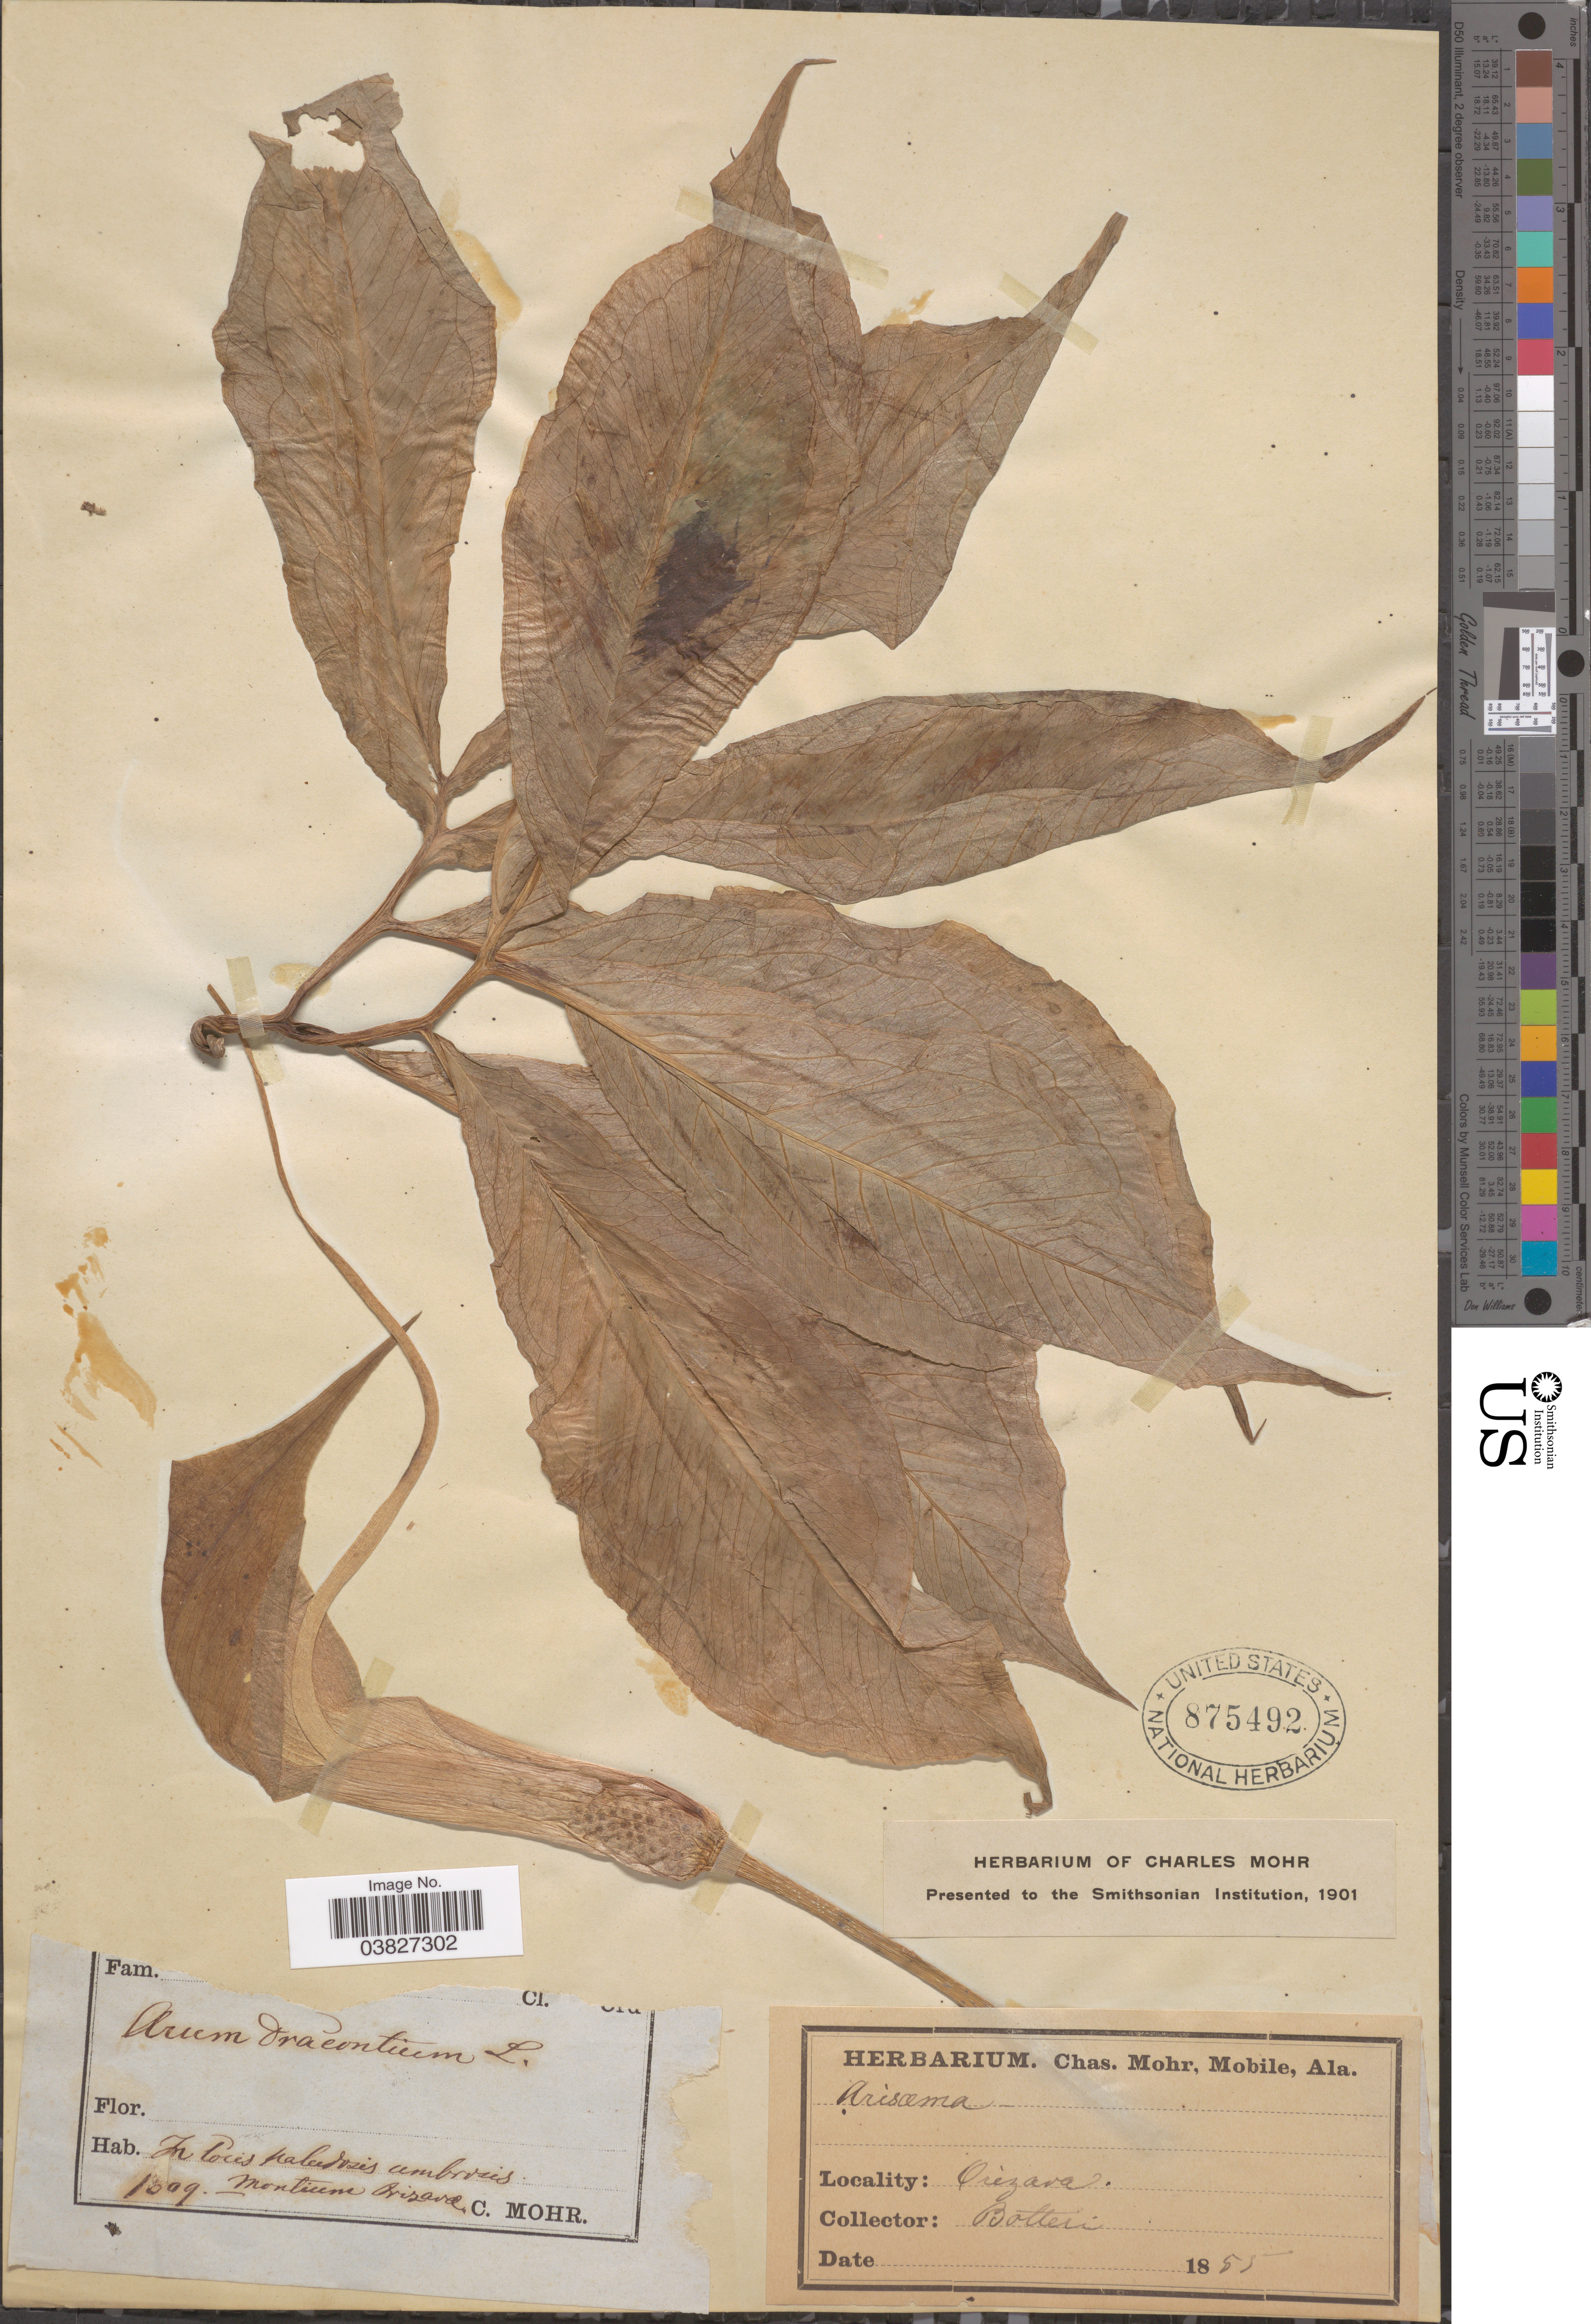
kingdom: Plantae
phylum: Tracheophyta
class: Liliopsida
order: Alismatales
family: Araceae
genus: Arisaema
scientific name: Arisaema macrospathum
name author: Benth.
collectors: -. Botteri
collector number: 1309*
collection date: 1855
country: Mexico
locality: Orizava. In locis paladocis umbrosis.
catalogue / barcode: US 875492